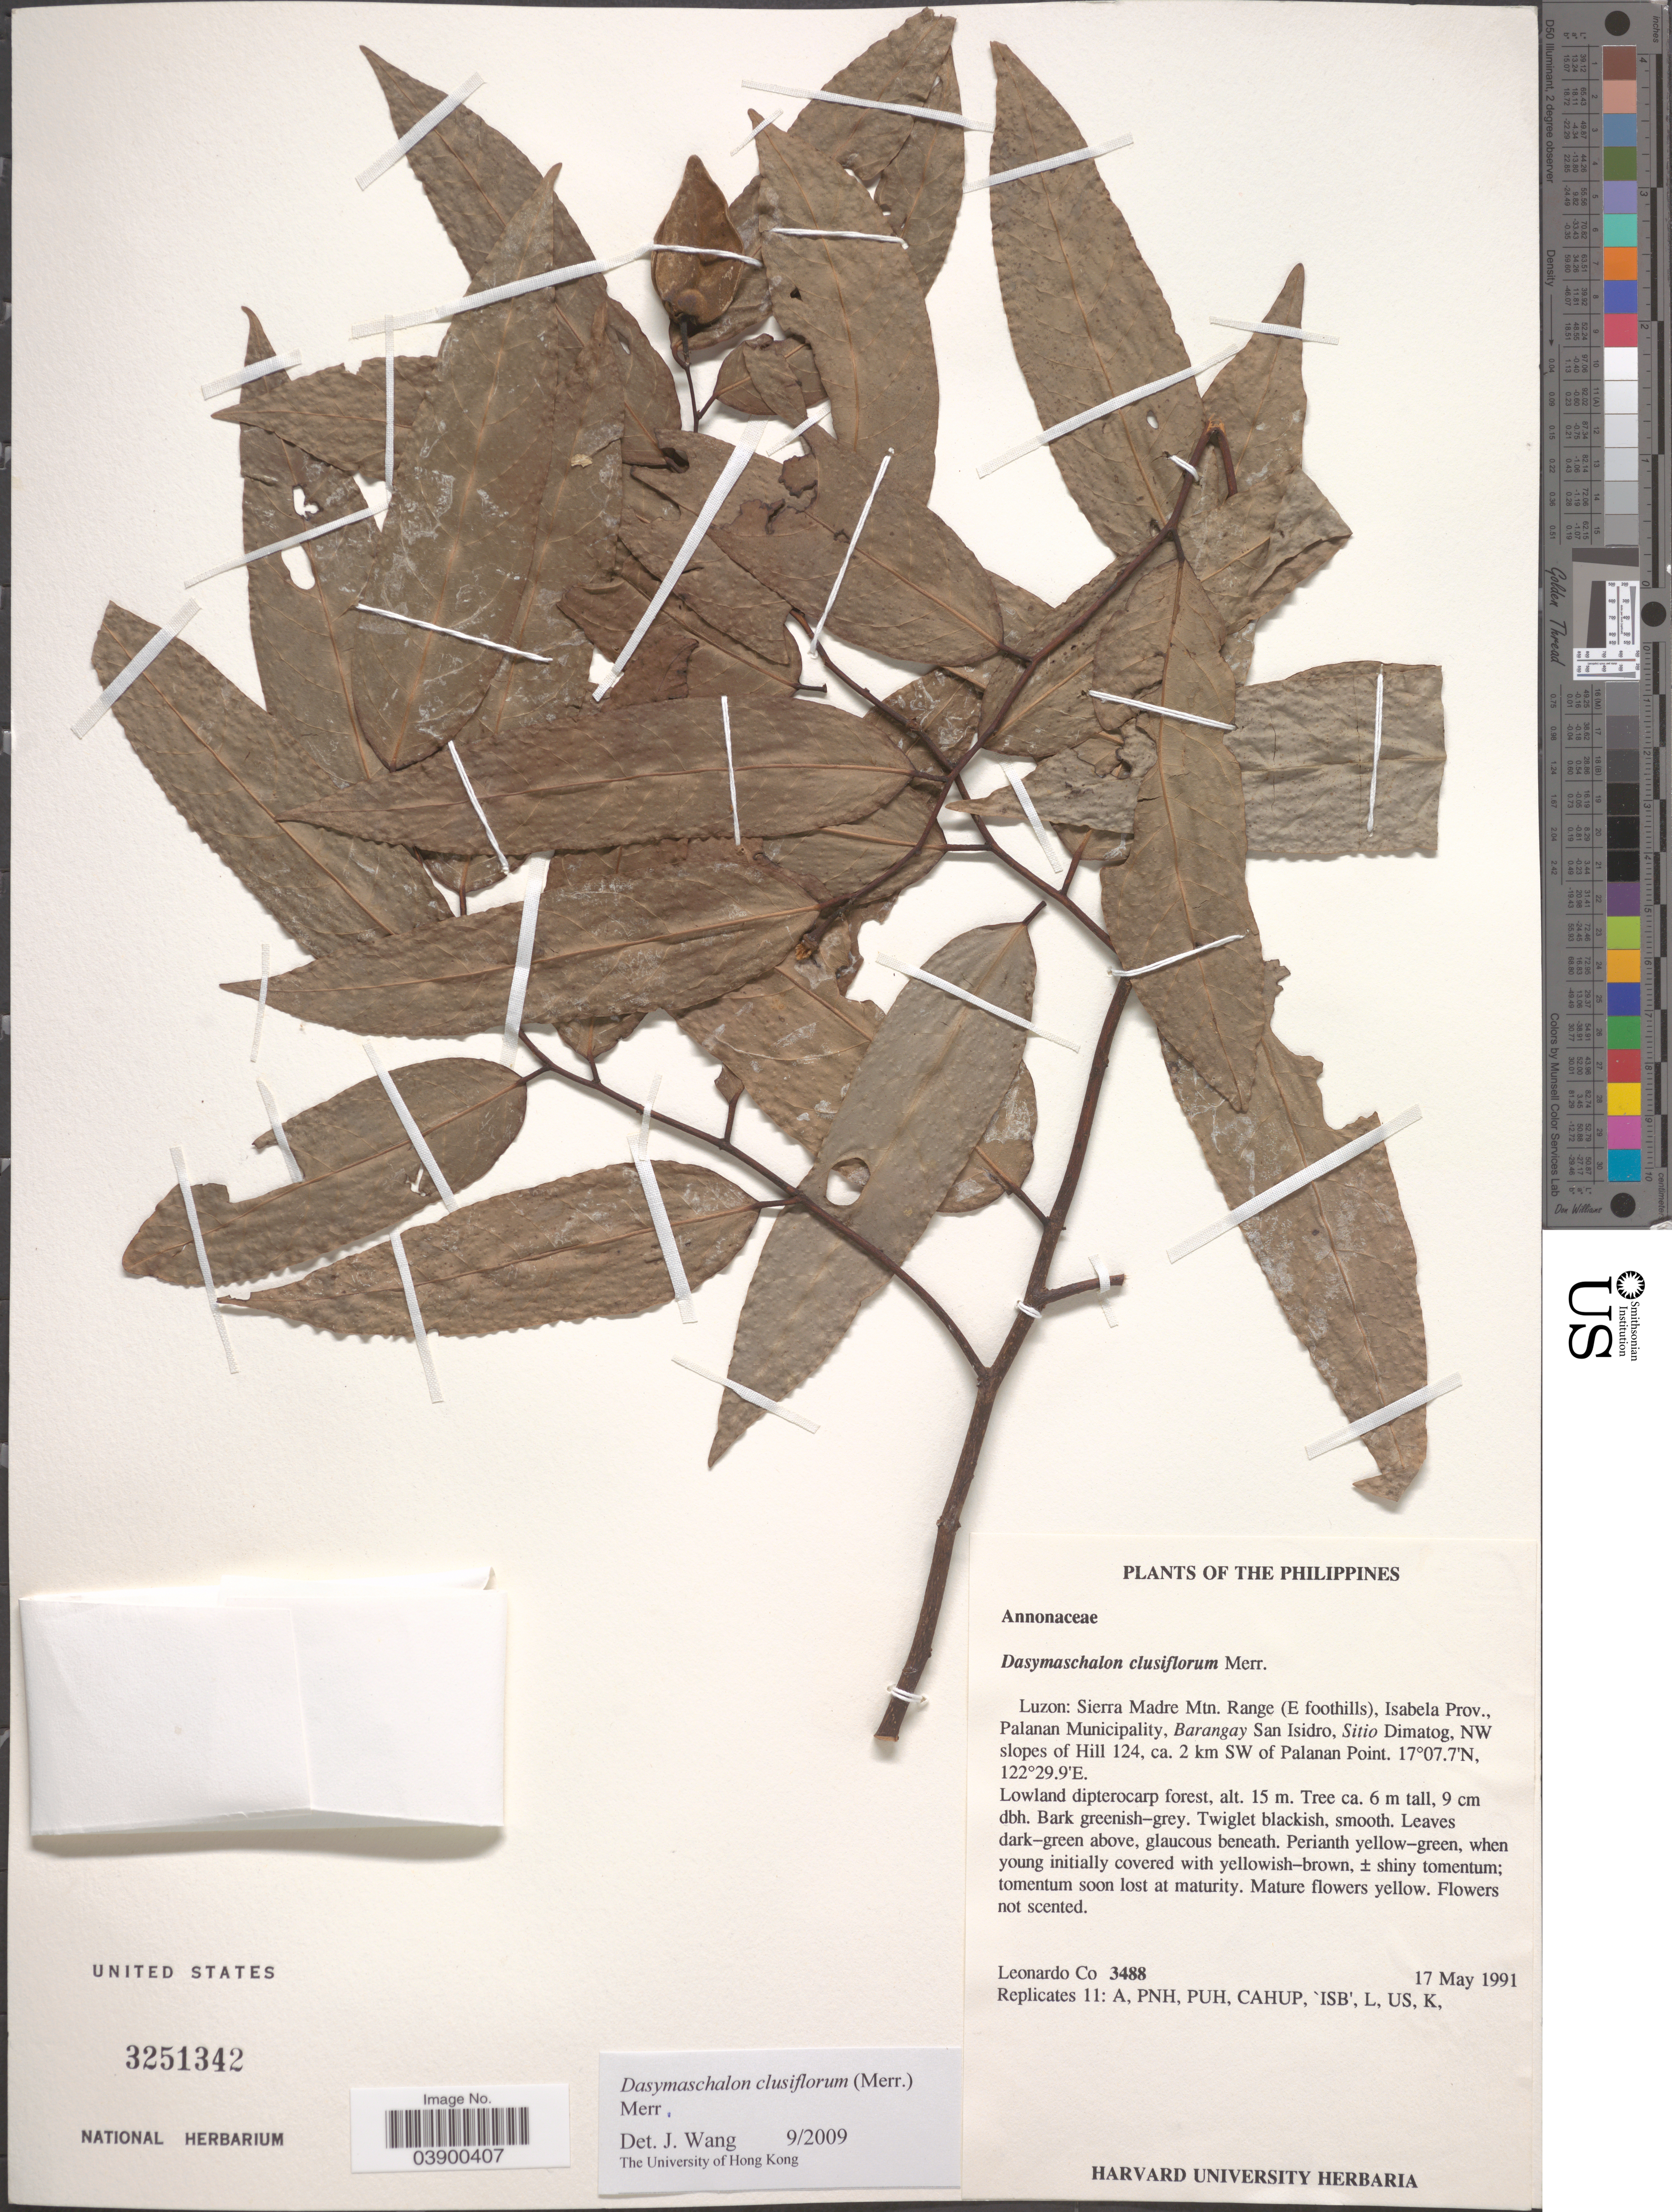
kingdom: Plantae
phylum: Tracheophyta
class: Magnoliopsida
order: Magnoliales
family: Annonaceae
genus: Dasymaschalon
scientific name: Dasymaschalon clusiflorum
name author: (Merr.) Merr.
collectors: L. Co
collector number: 3488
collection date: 1991-05-17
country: Philippines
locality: Luzon: Sierra Madre Mtn. Range (E foothills), Isabela Prov., Palanan Municipality, Barangay San Isidro, Sitio Dimatog, NW slopes of Hill 124, ca. 2 km SW of Palanan Point.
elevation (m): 15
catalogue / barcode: US 3251342